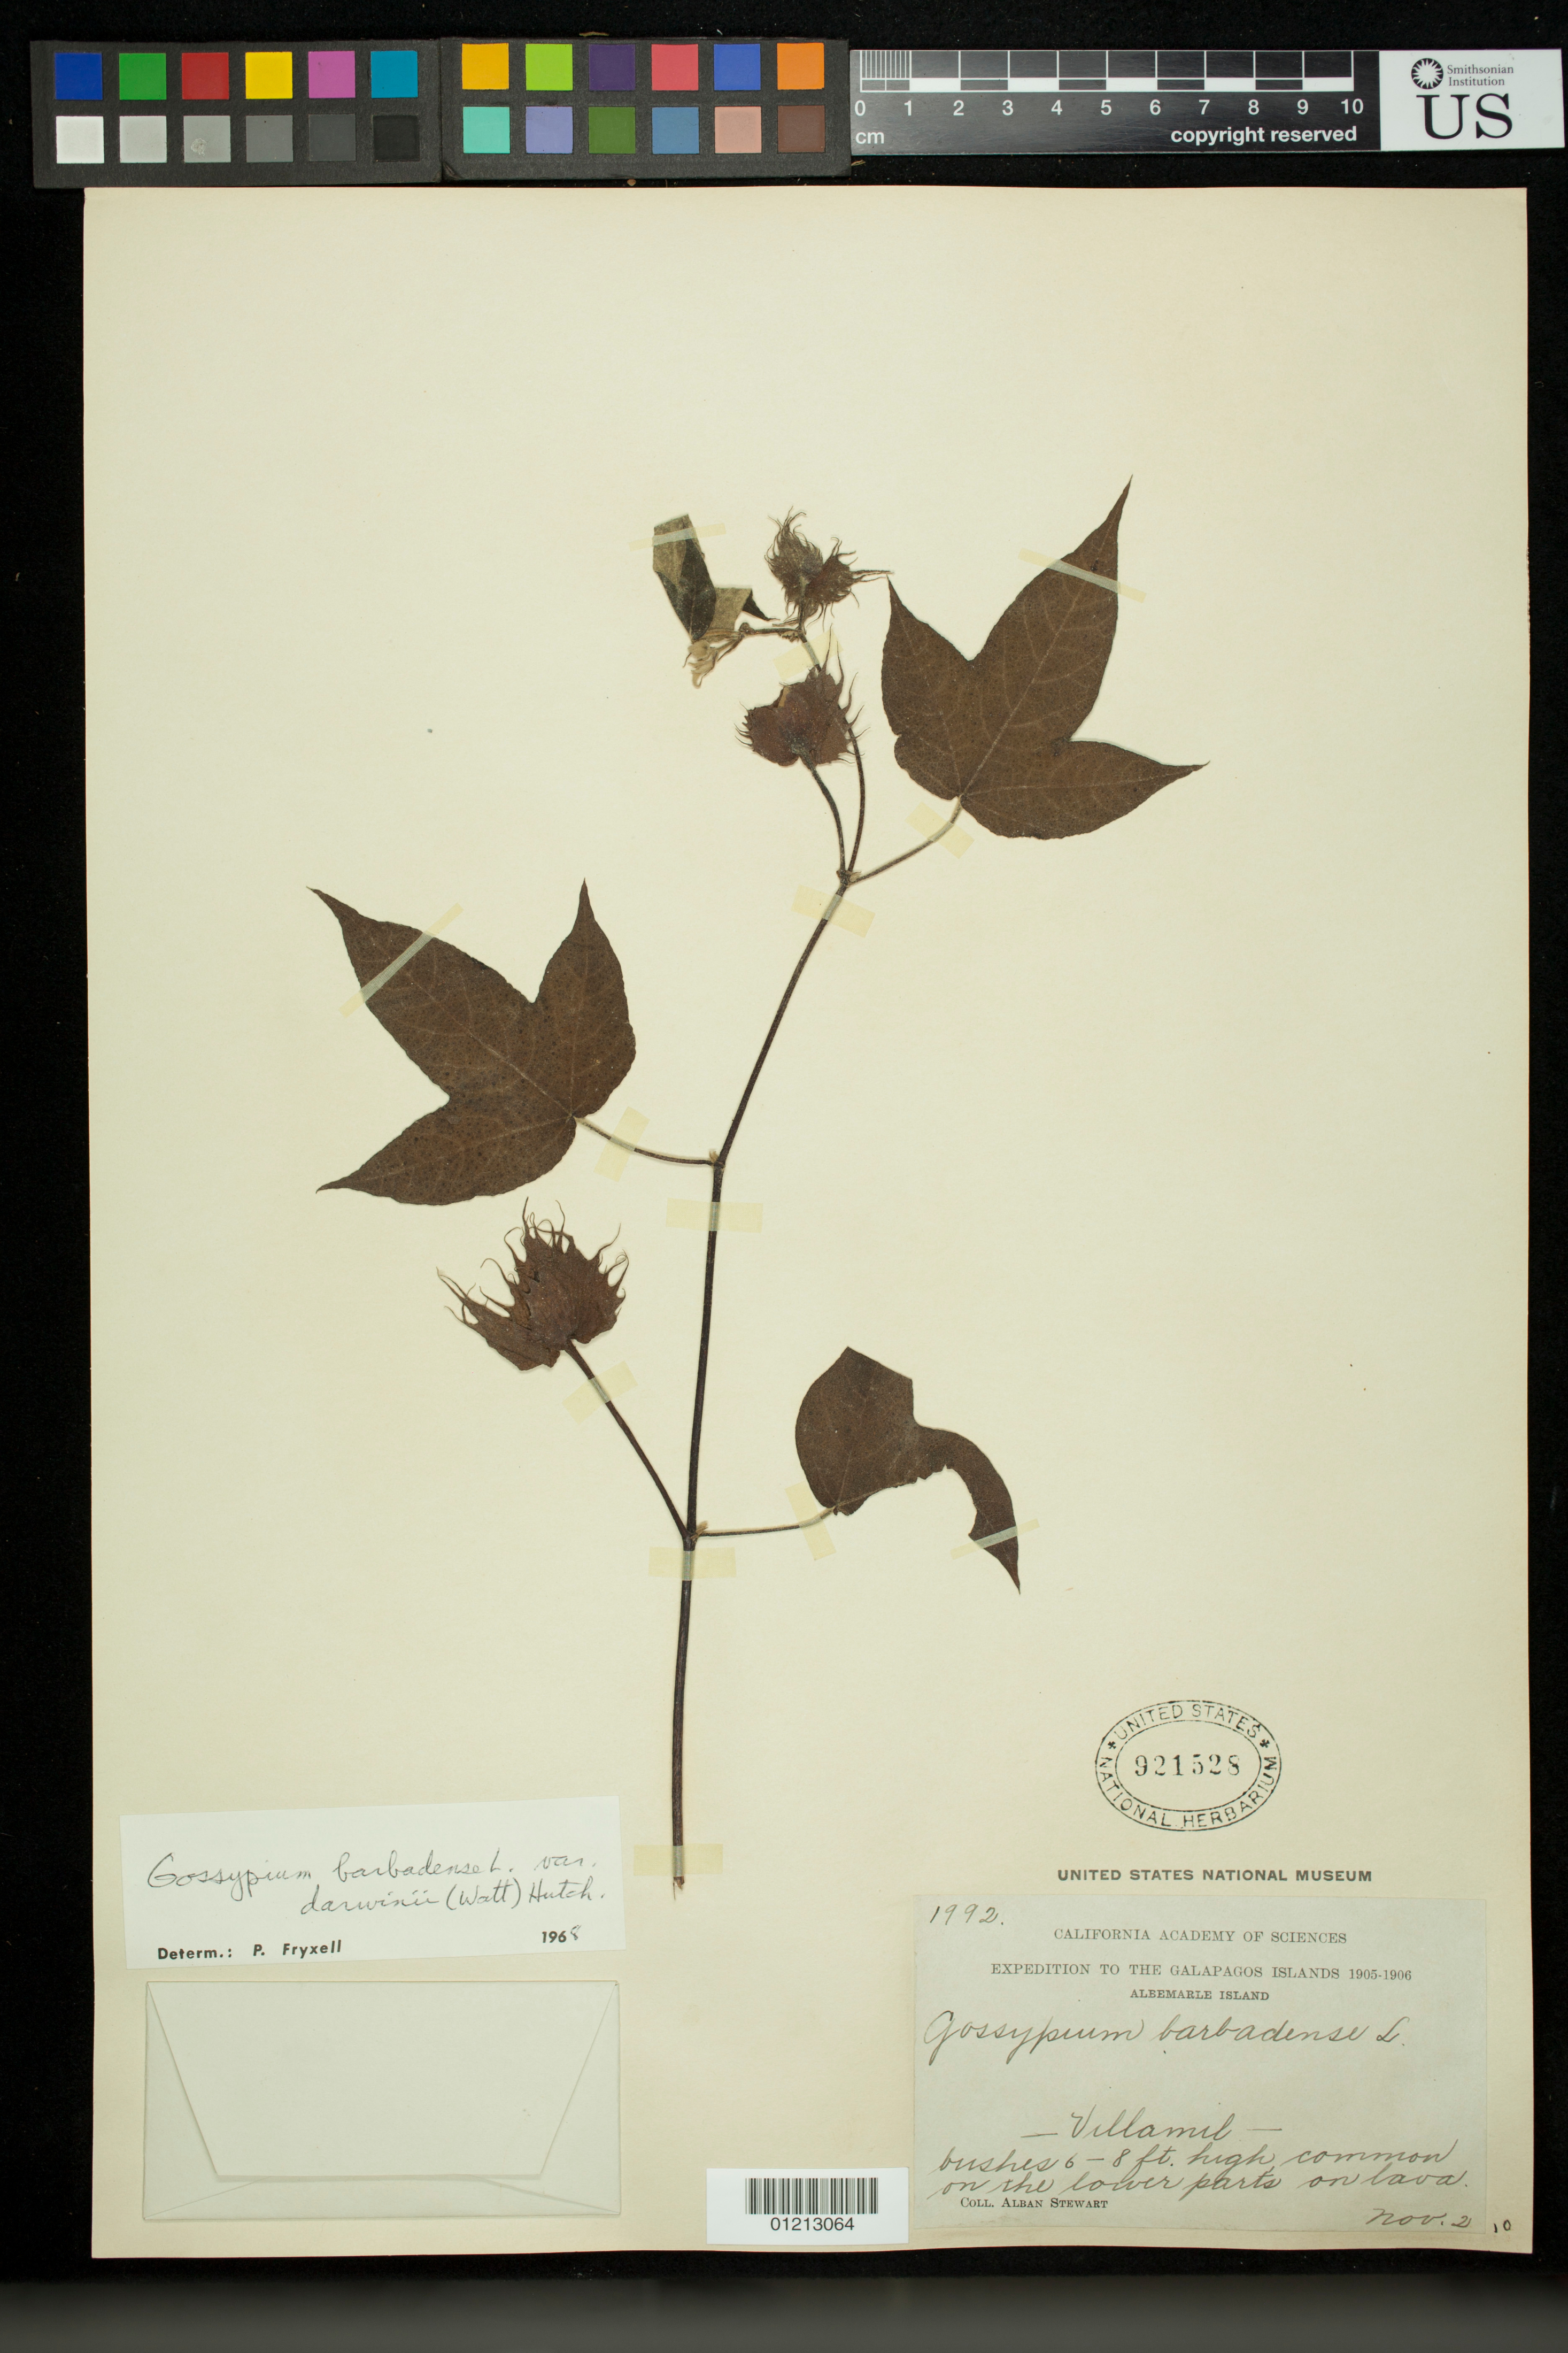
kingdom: Plantae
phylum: Tracheophyta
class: Magnoliopsida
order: Malvales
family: Malvaceae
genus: Gossypium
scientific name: Gossypium barbadense var. darwinii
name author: (G. Watt) J.B. Hutch.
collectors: A. Stewart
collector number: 1992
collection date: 1905-11-02 or 1906-11-02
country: Ecuador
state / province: Colón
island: Isabela [Albemarle]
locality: Villamil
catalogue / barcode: US 921528